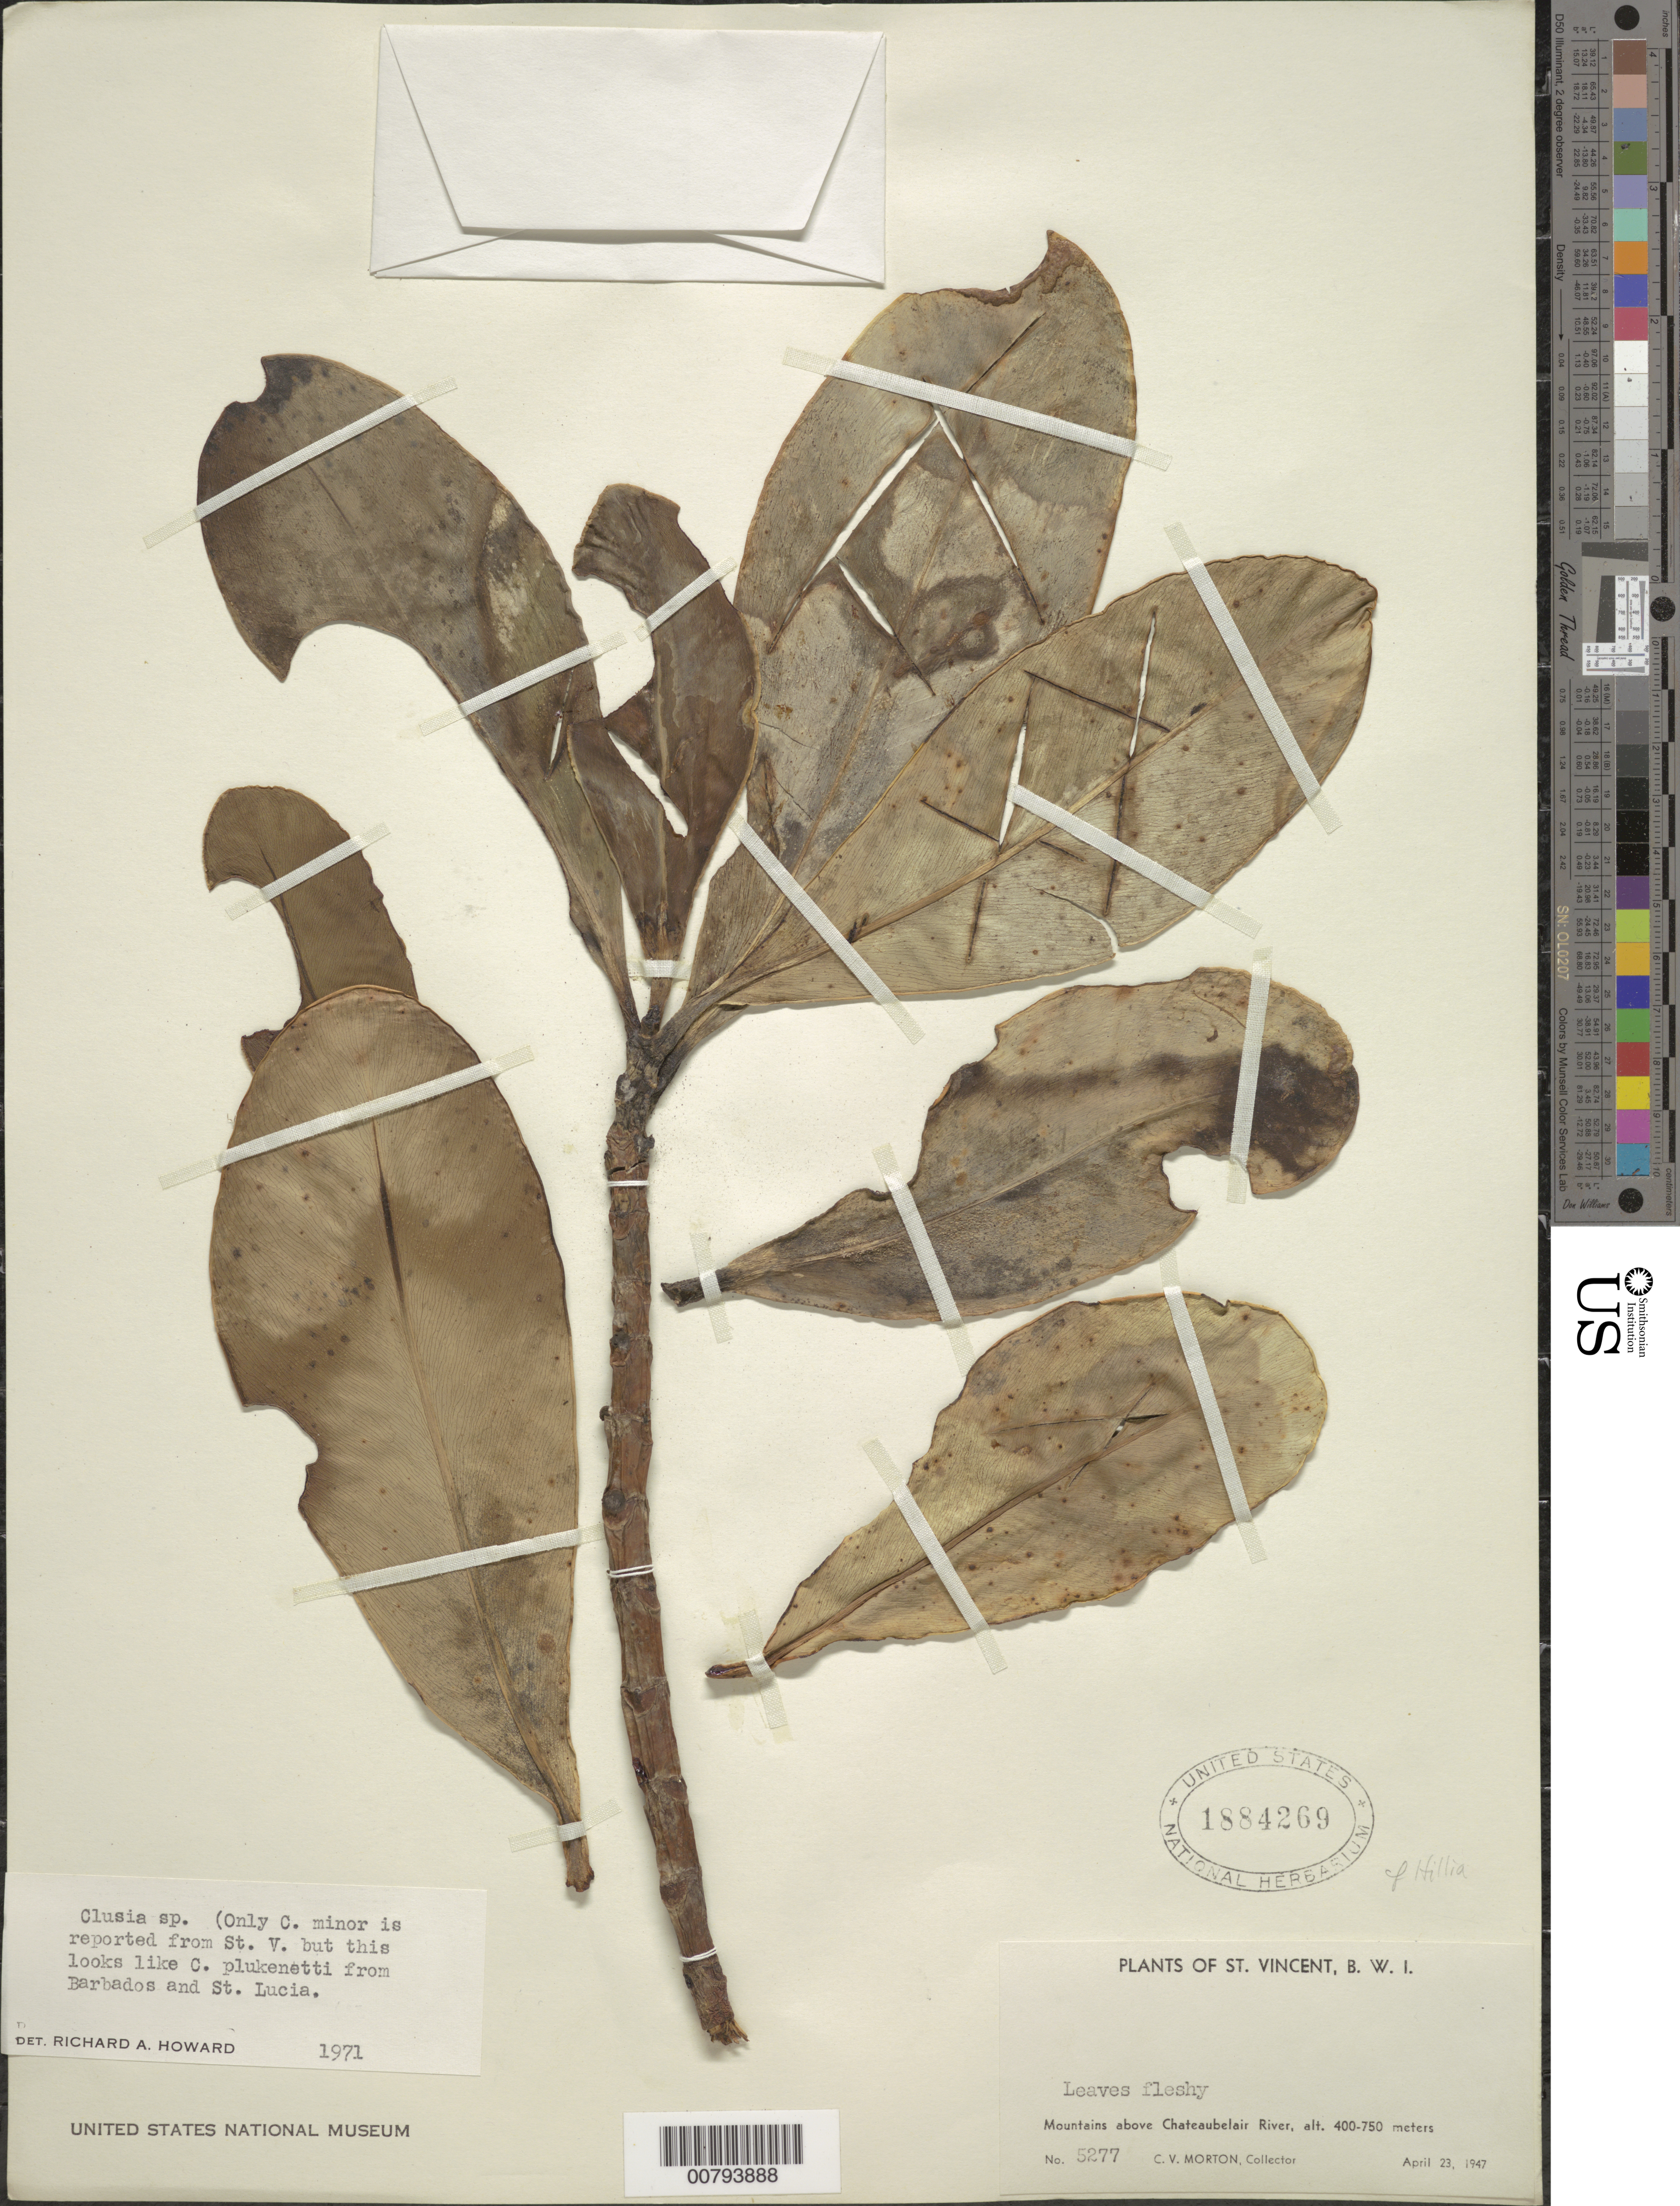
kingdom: Plantae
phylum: Tracheophyta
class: Magnoliopsida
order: Malpighiales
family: Clusiaceae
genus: Clusia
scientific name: Clusia sp.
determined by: Howard, R. A.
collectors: C. V. Morton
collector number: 5277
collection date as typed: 23 Apr 1947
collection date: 1947-04-23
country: St. Vincent - Grenadines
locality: Mountains above Chateaubelair River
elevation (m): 400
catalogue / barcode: US 1884269